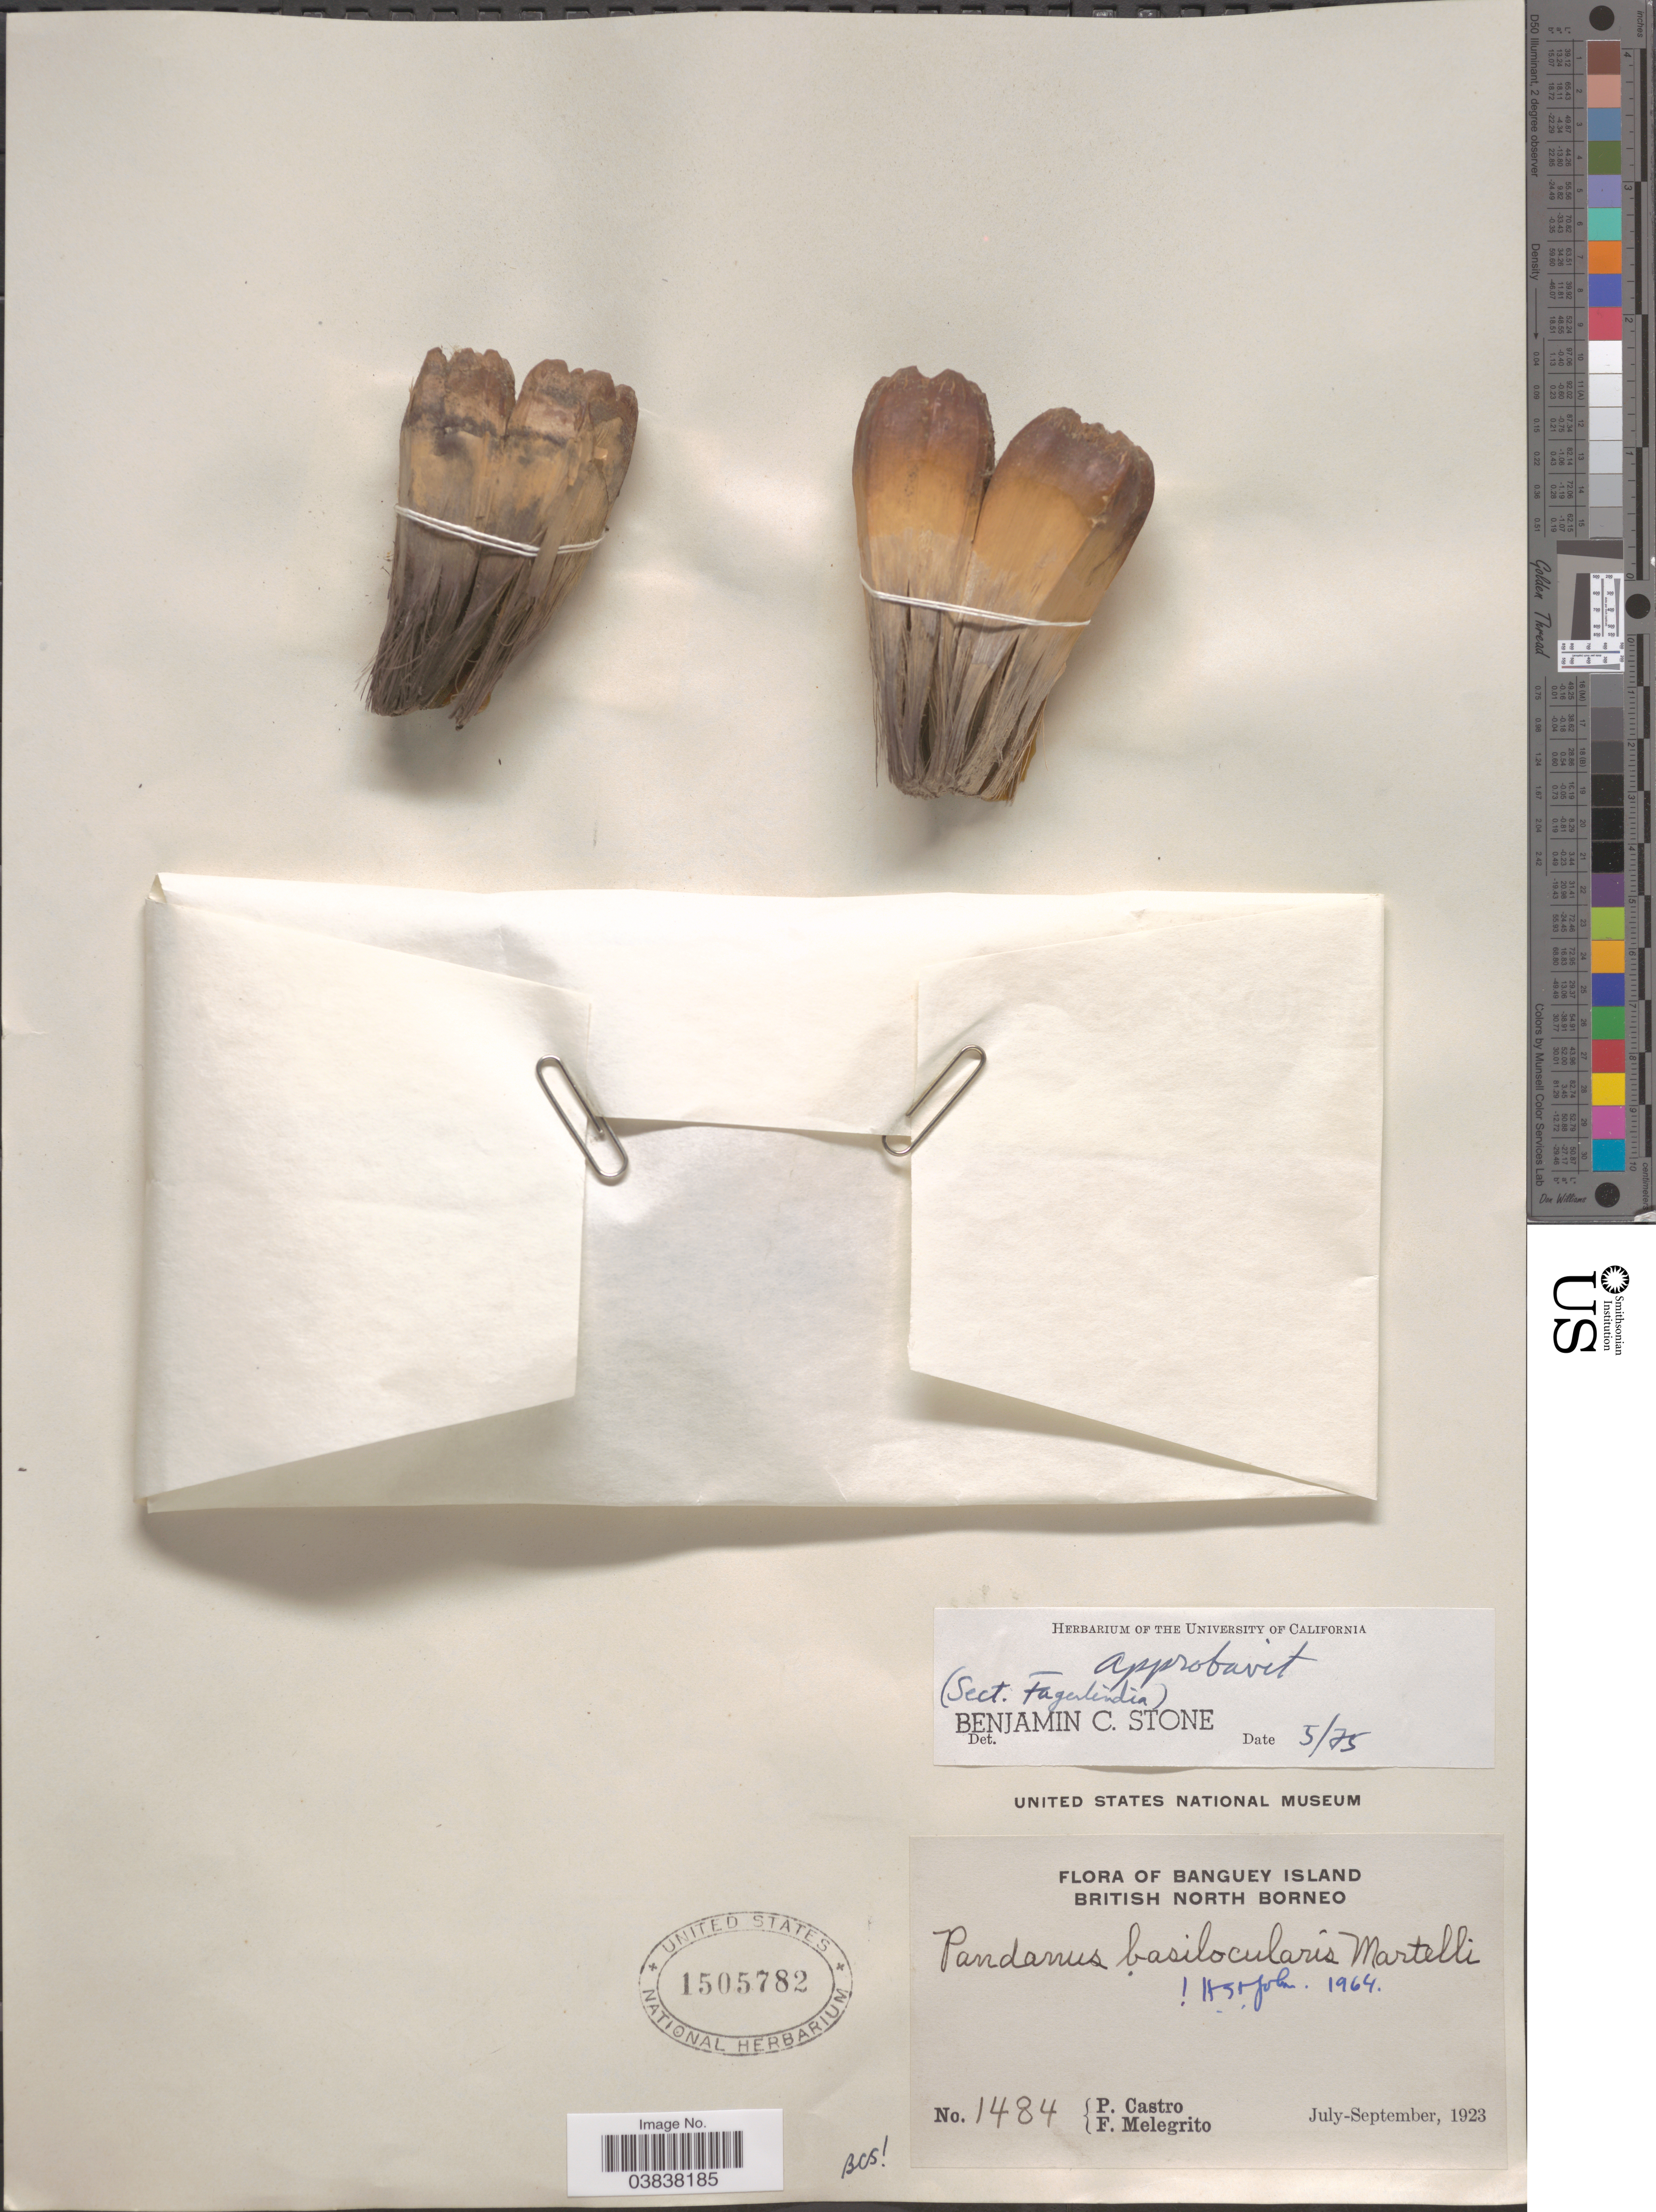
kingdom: Plantae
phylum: Tracheophyta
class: Liliopsida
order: Pandanales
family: Pandanaceae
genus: Pandanus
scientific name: Pandanus basilocularis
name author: Martelli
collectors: P. Castro & F. Melegrito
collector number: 1484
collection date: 1923-07/1923-09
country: Malaysia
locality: Banguey Island. British North Borneo.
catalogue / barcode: US 1505782